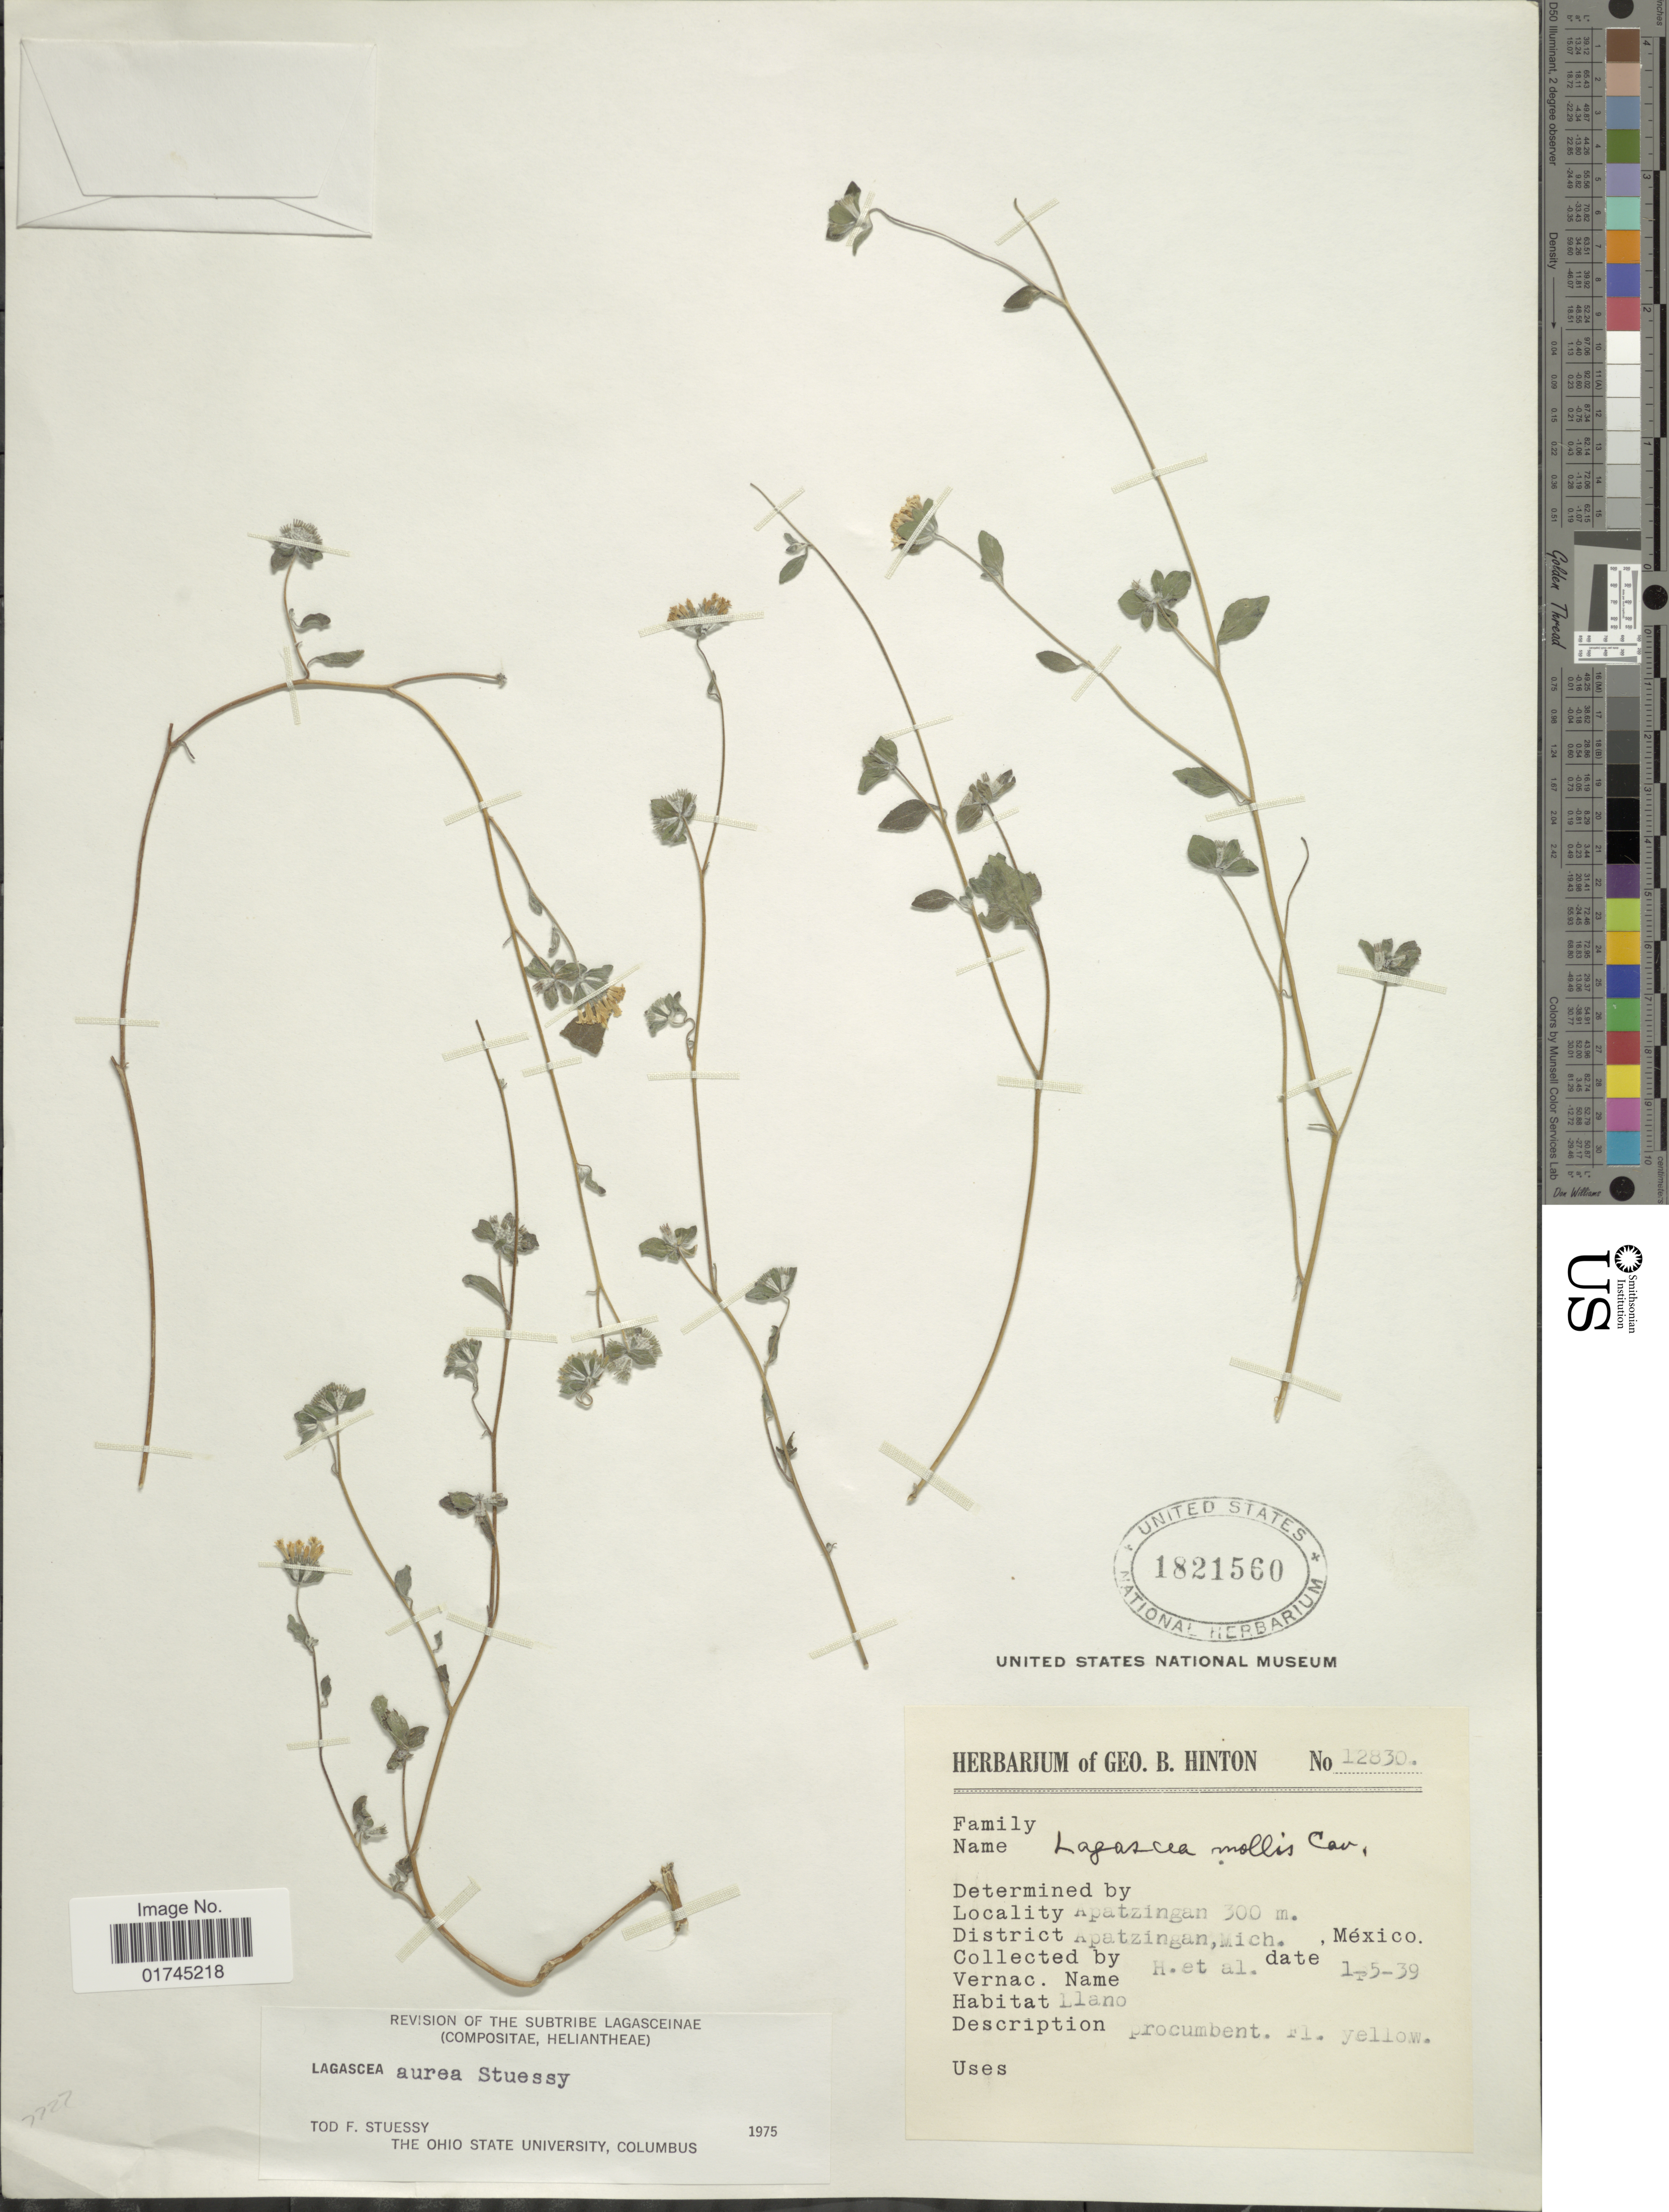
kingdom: Plantae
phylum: Tracheophyta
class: Magnoliopsida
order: Asterales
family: Asteraceae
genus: Lagascea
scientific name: Lagascea aurea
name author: Stuessy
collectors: G. B. Hinton & et al.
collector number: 12830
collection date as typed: Transcribed d/m/y: 5/1/39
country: Mexico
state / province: Michoacán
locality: Apatzingan, District Apatzingan, llano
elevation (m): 300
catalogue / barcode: US 1821560